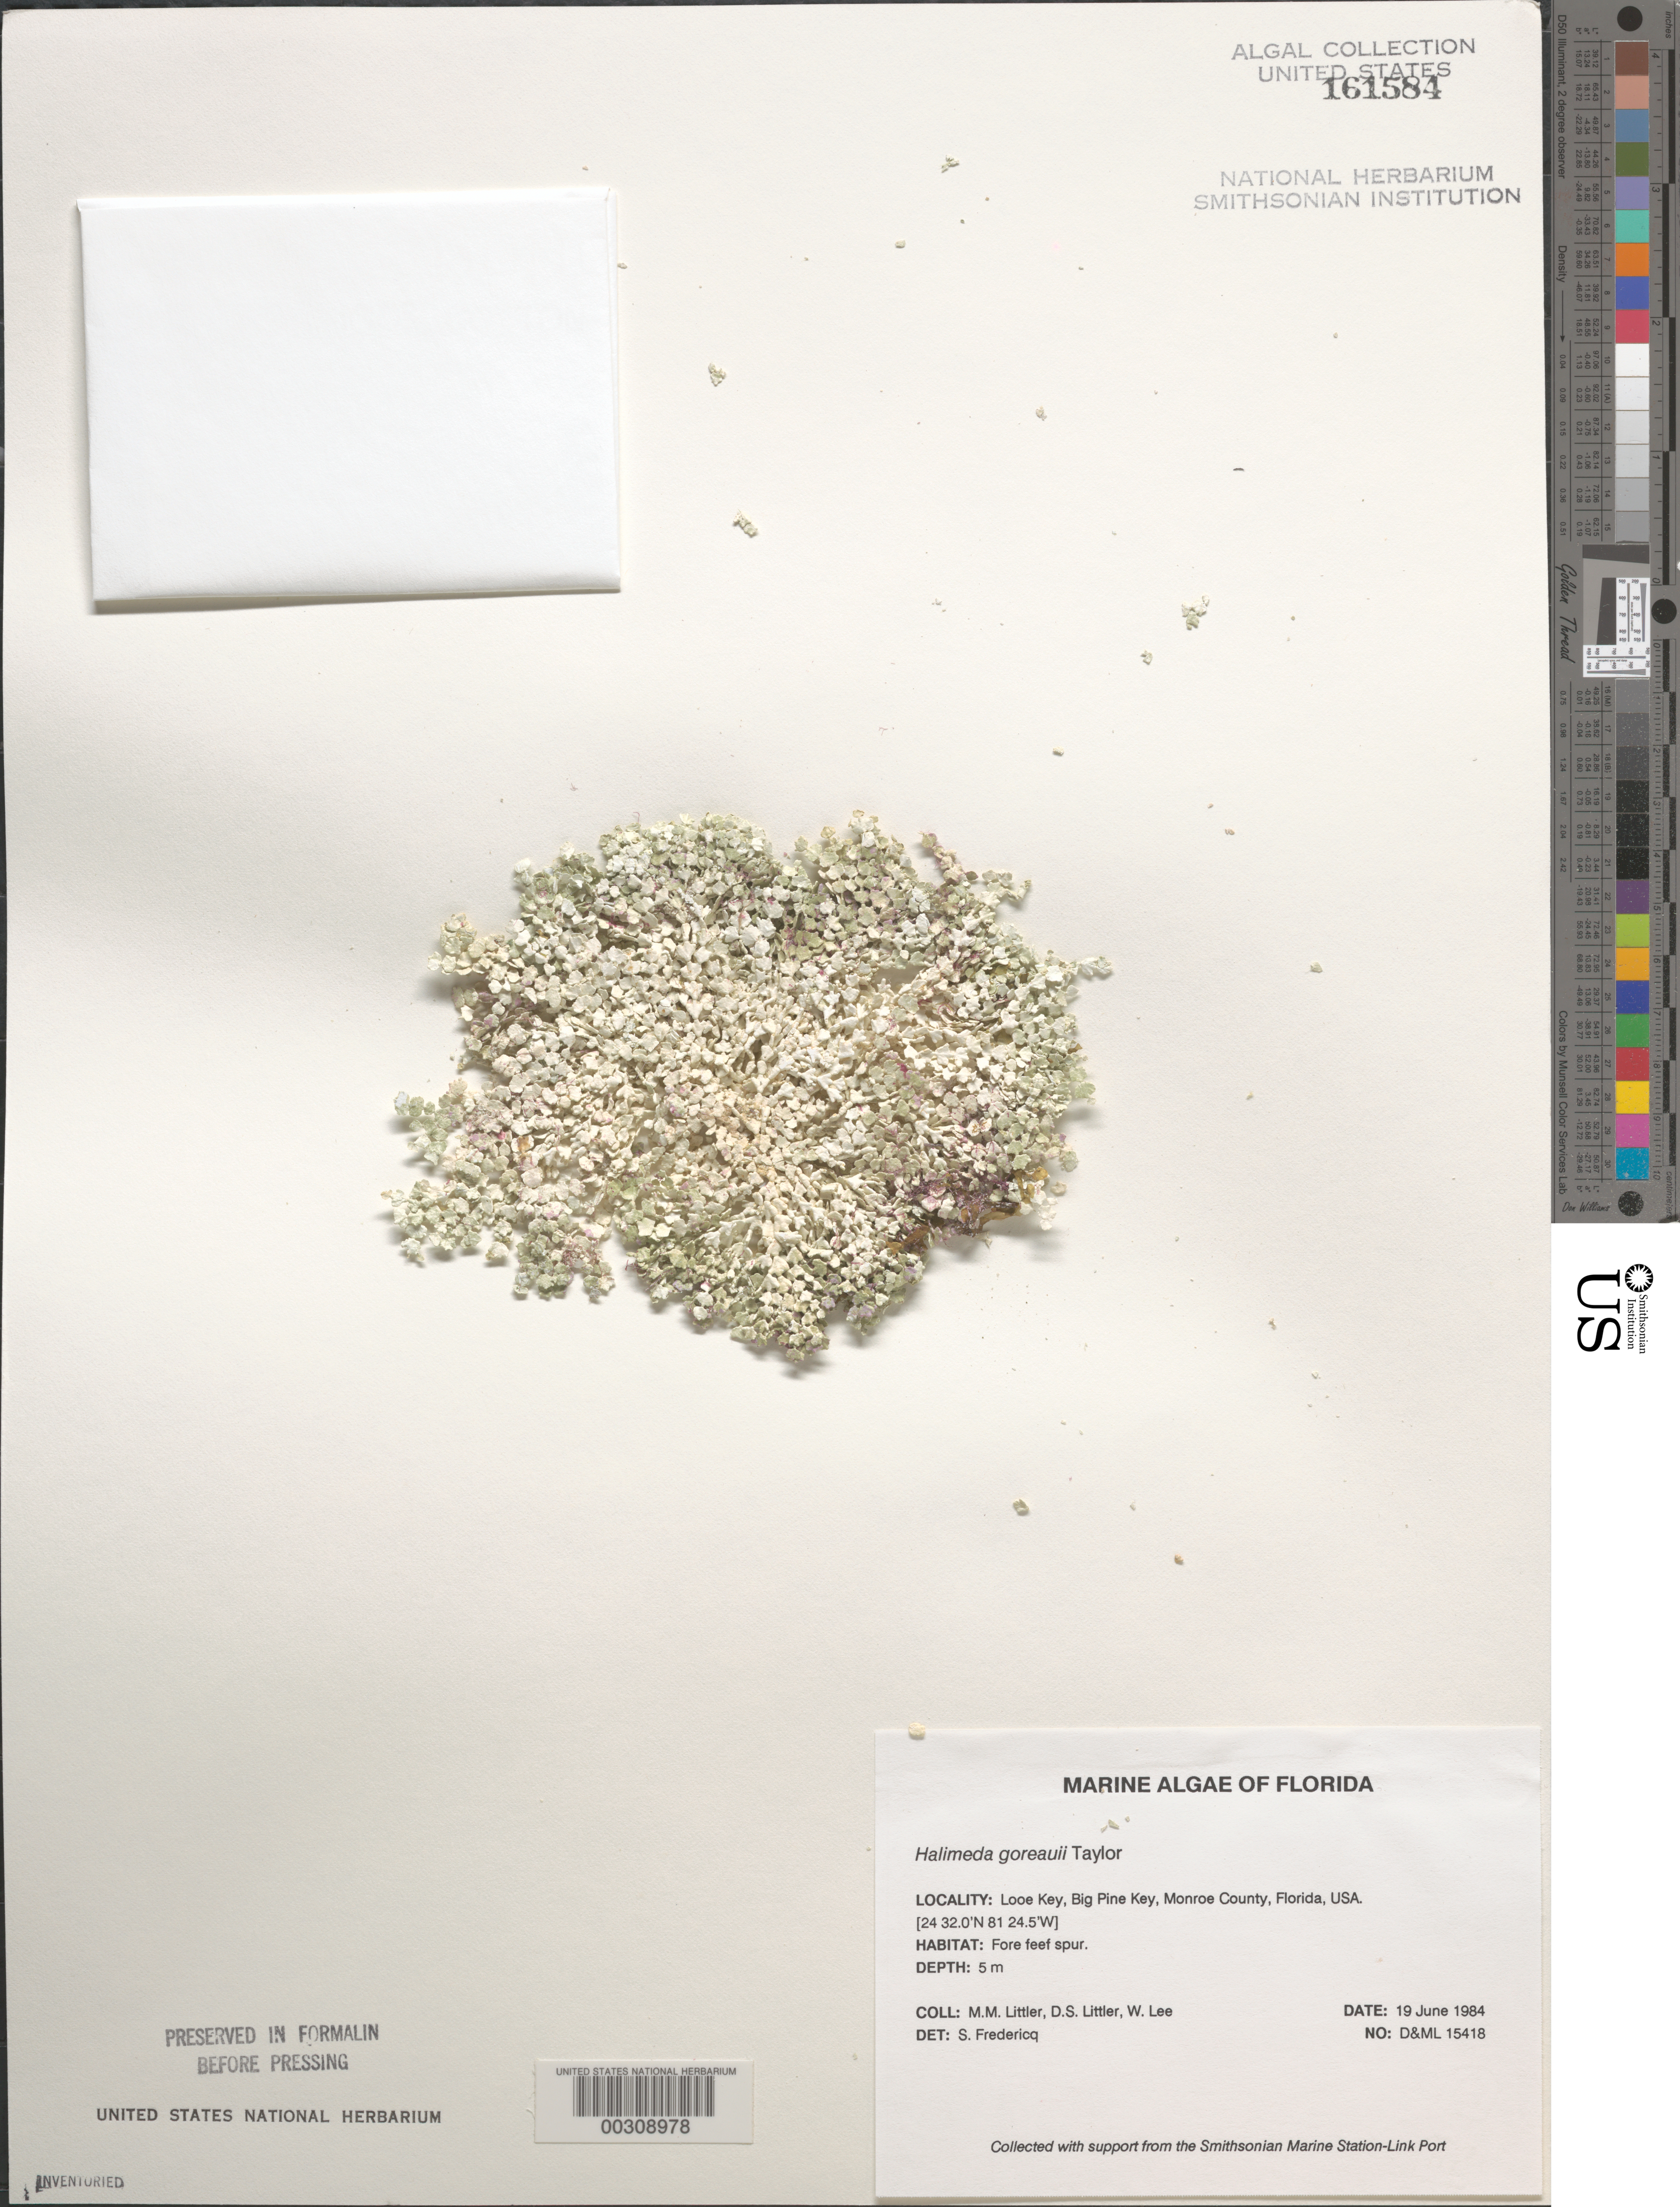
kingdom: Plantae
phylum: Chlorophyta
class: Ulvophyceae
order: Bryopsidales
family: Halimedaceae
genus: Halimeda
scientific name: Halimeda goreaui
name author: W.R. Taylor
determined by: Fredericq, S.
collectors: M. M. Littler, D. S. Littler & W. Lee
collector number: D&ML 15418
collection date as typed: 19 Jun 1984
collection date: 1984-06-19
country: United States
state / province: Florida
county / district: Monroe County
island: Looe Key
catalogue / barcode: US 161584